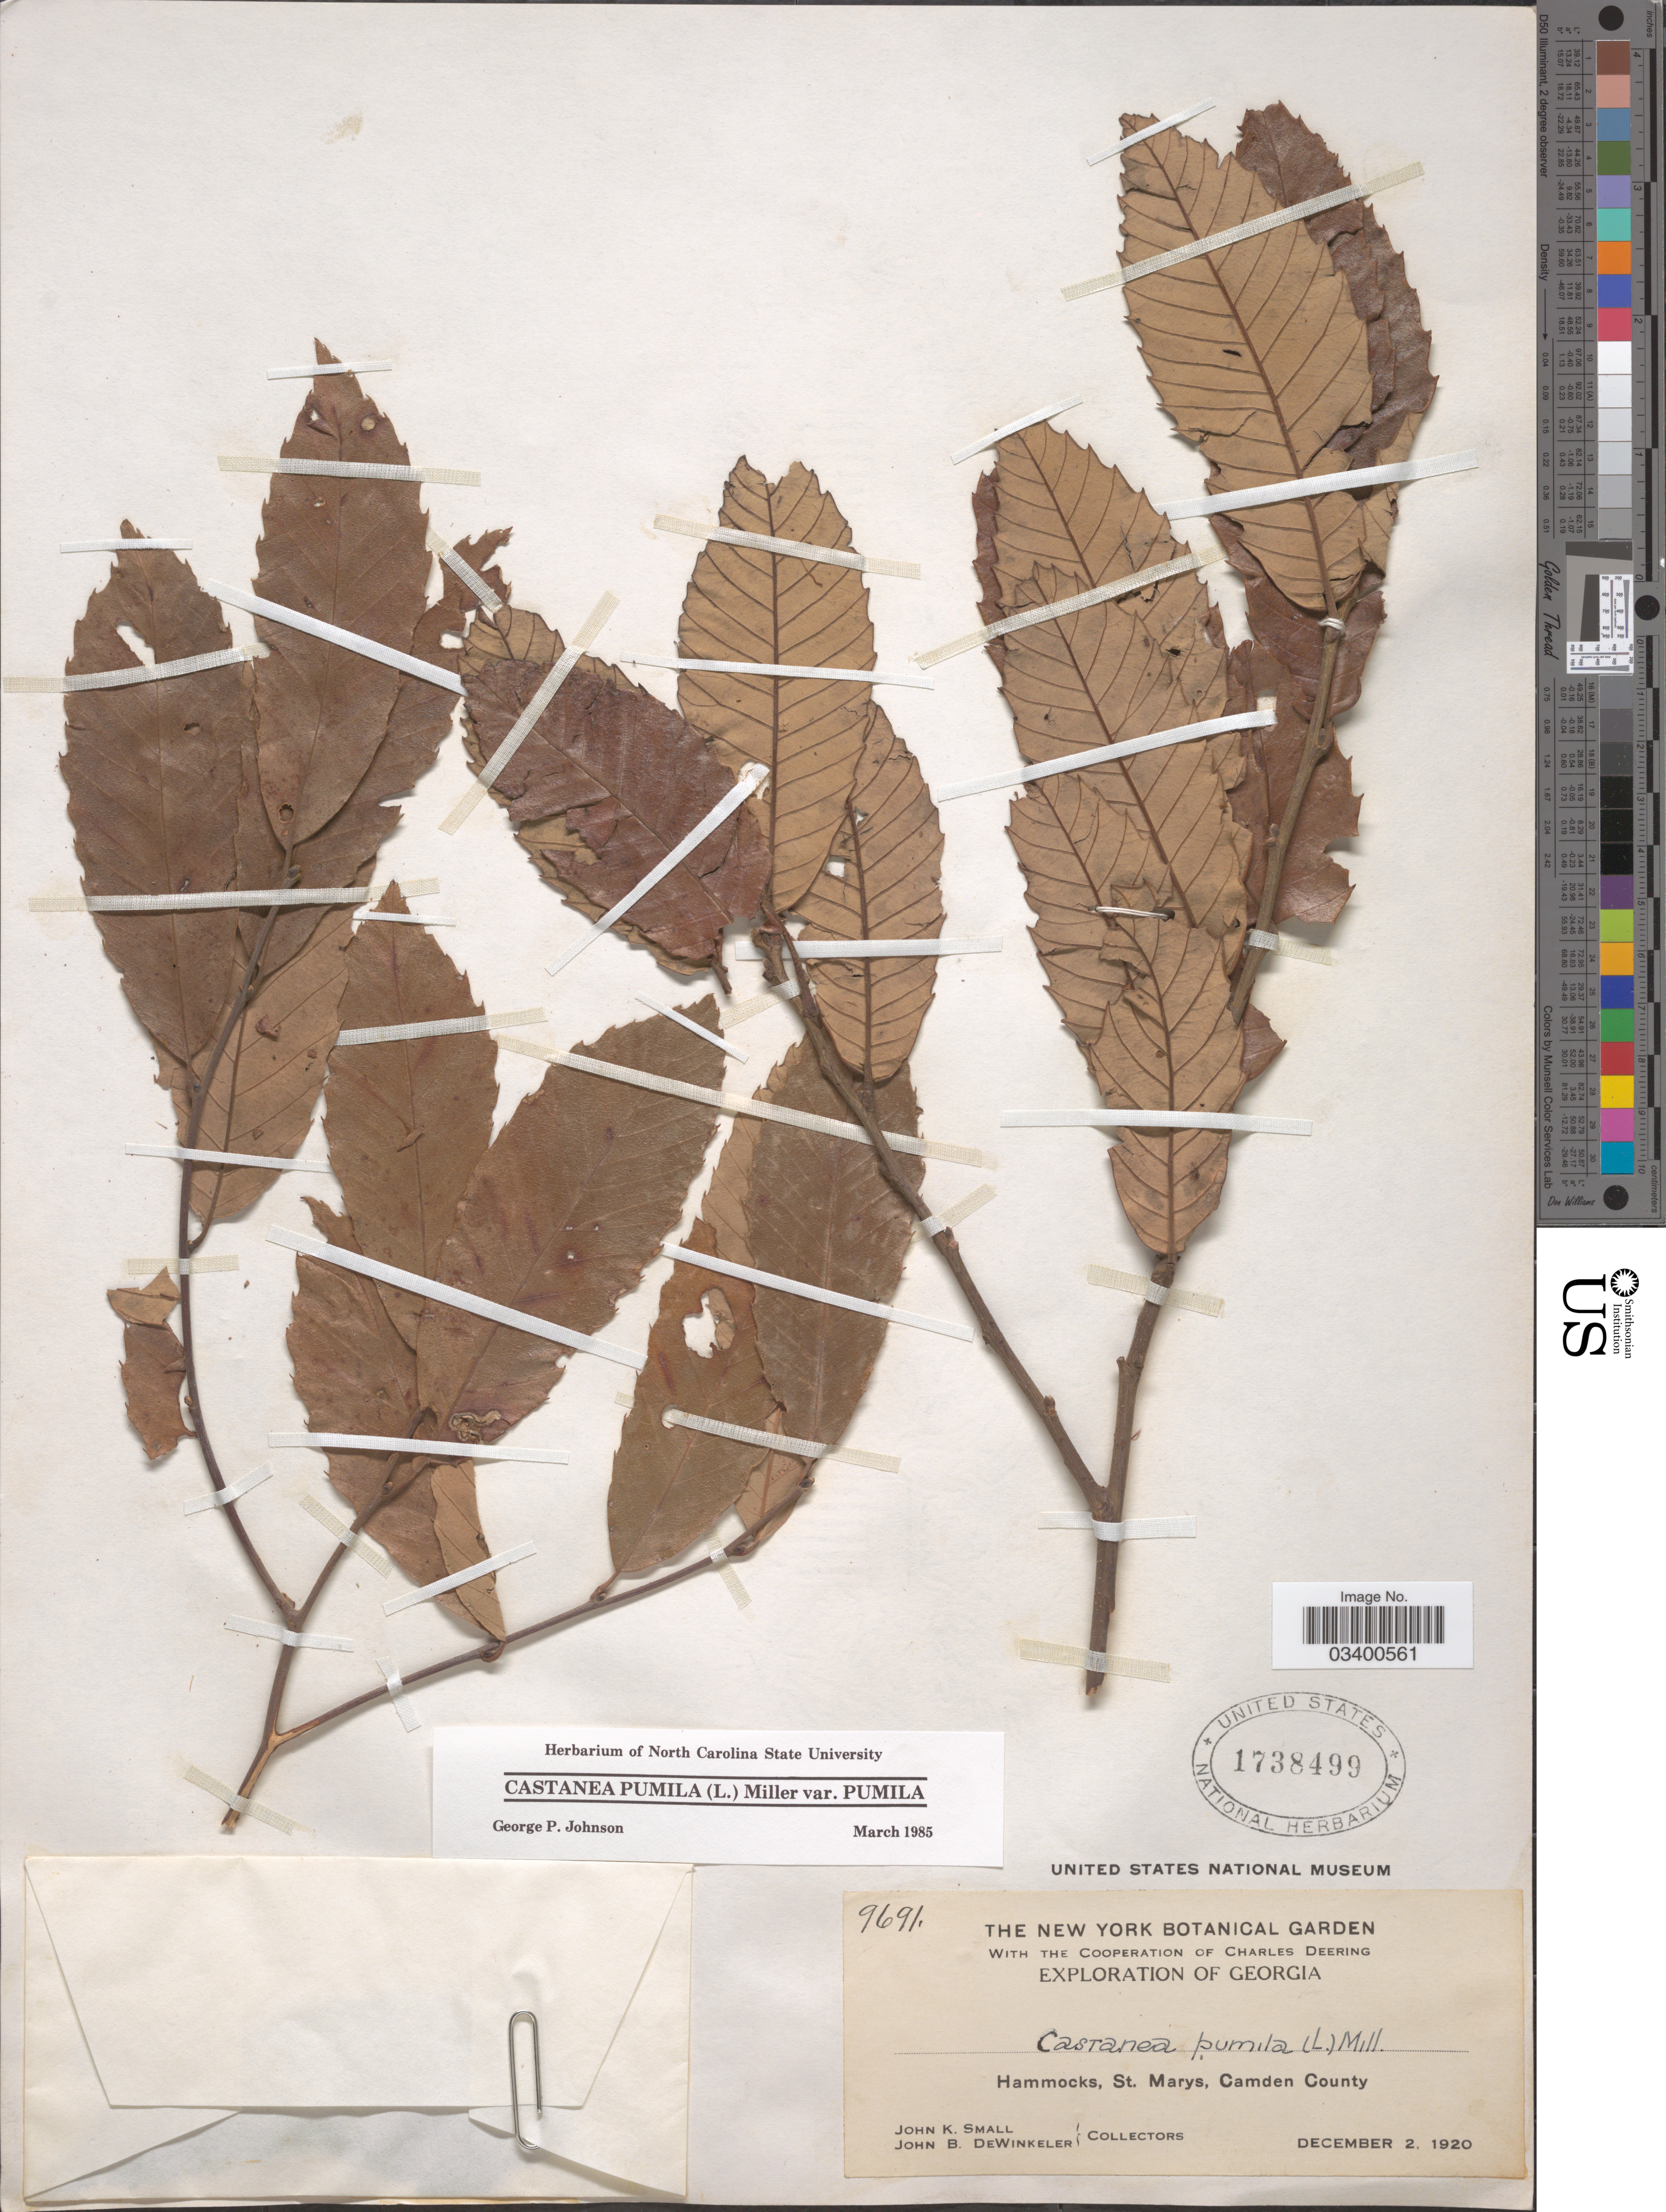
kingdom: Plantae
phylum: Tracheophyta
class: Magnoliopsida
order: Fagales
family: Fagaceae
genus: Castanea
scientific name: Castanea pumila var. pumila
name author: (L.) Mill.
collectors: J. K. Small & J. B. Dewinkeler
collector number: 9691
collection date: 1920-12-02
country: United States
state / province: Georgia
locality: Hammocks, St. Marys, Camden County.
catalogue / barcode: US 1738499